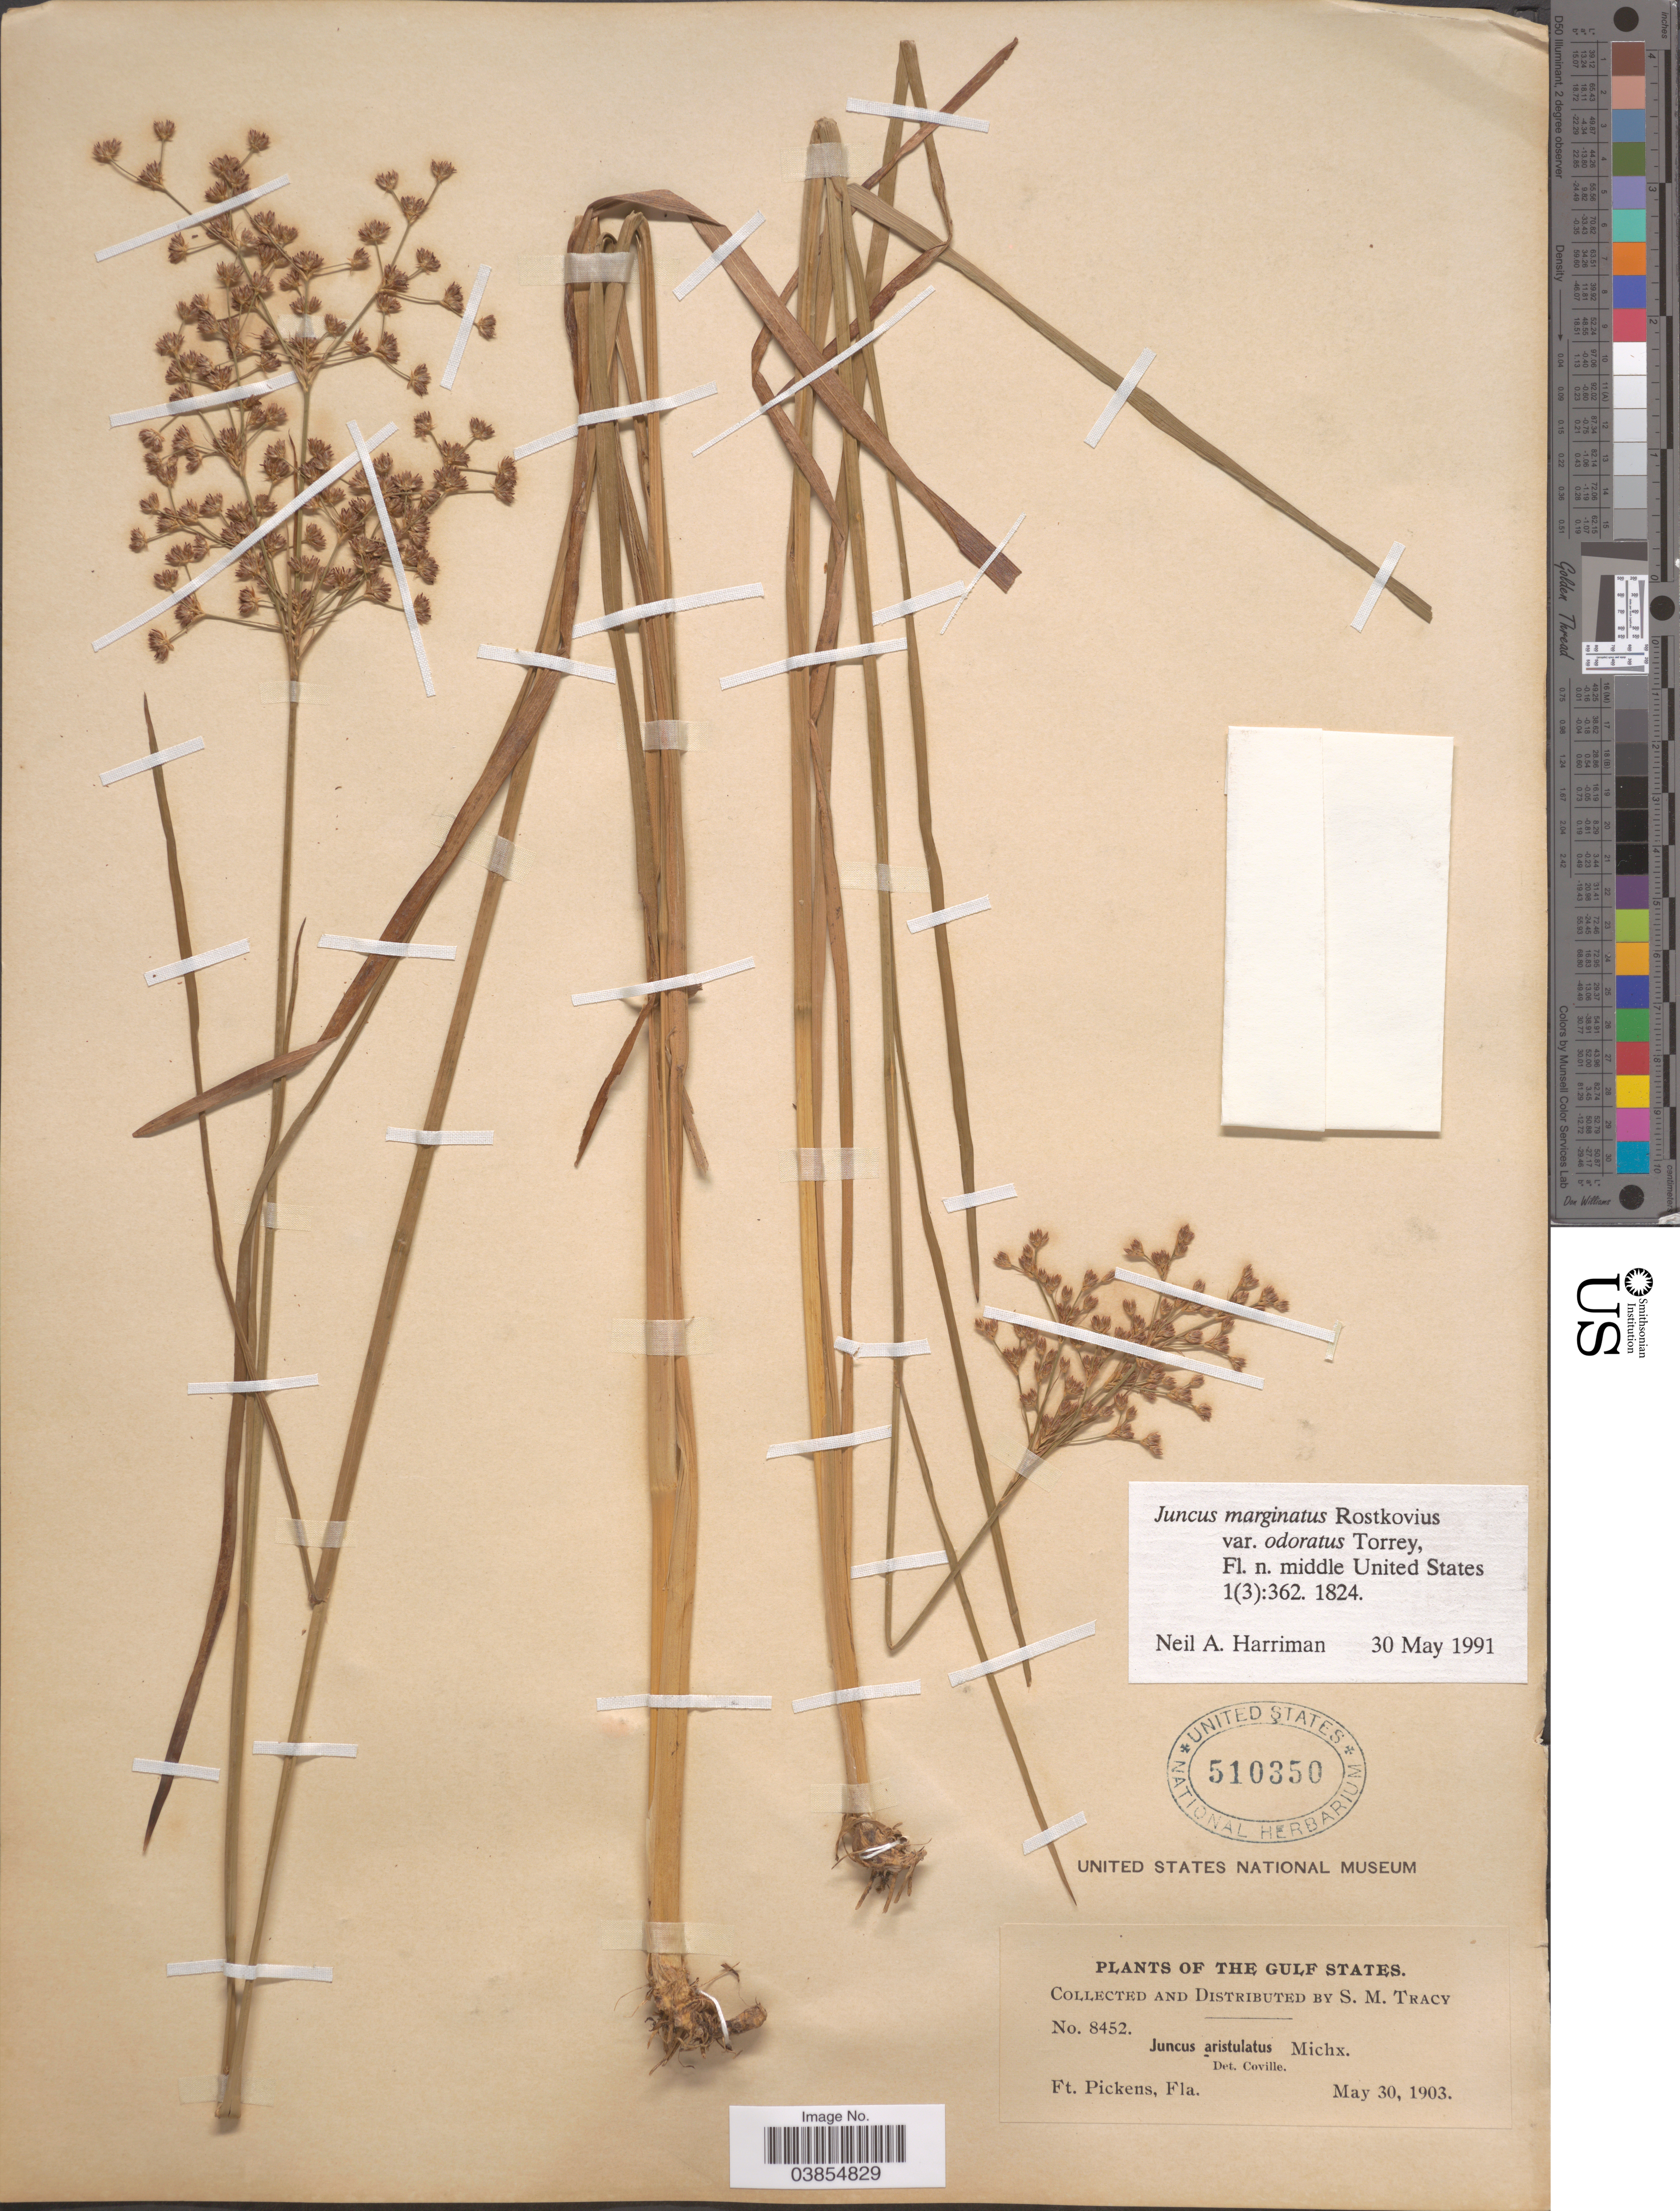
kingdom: Plantae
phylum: Tracheophyta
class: Liliopsida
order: Poales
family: Juncaceae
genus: Juncus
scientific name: Juncus marginatus var. odoratus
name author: Torr.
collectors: S. M. Tracy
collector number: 8452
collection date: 1903-05-30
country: United States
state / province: Florida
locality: The Gulf States. Ft. Pickens.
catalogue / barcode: US 510350